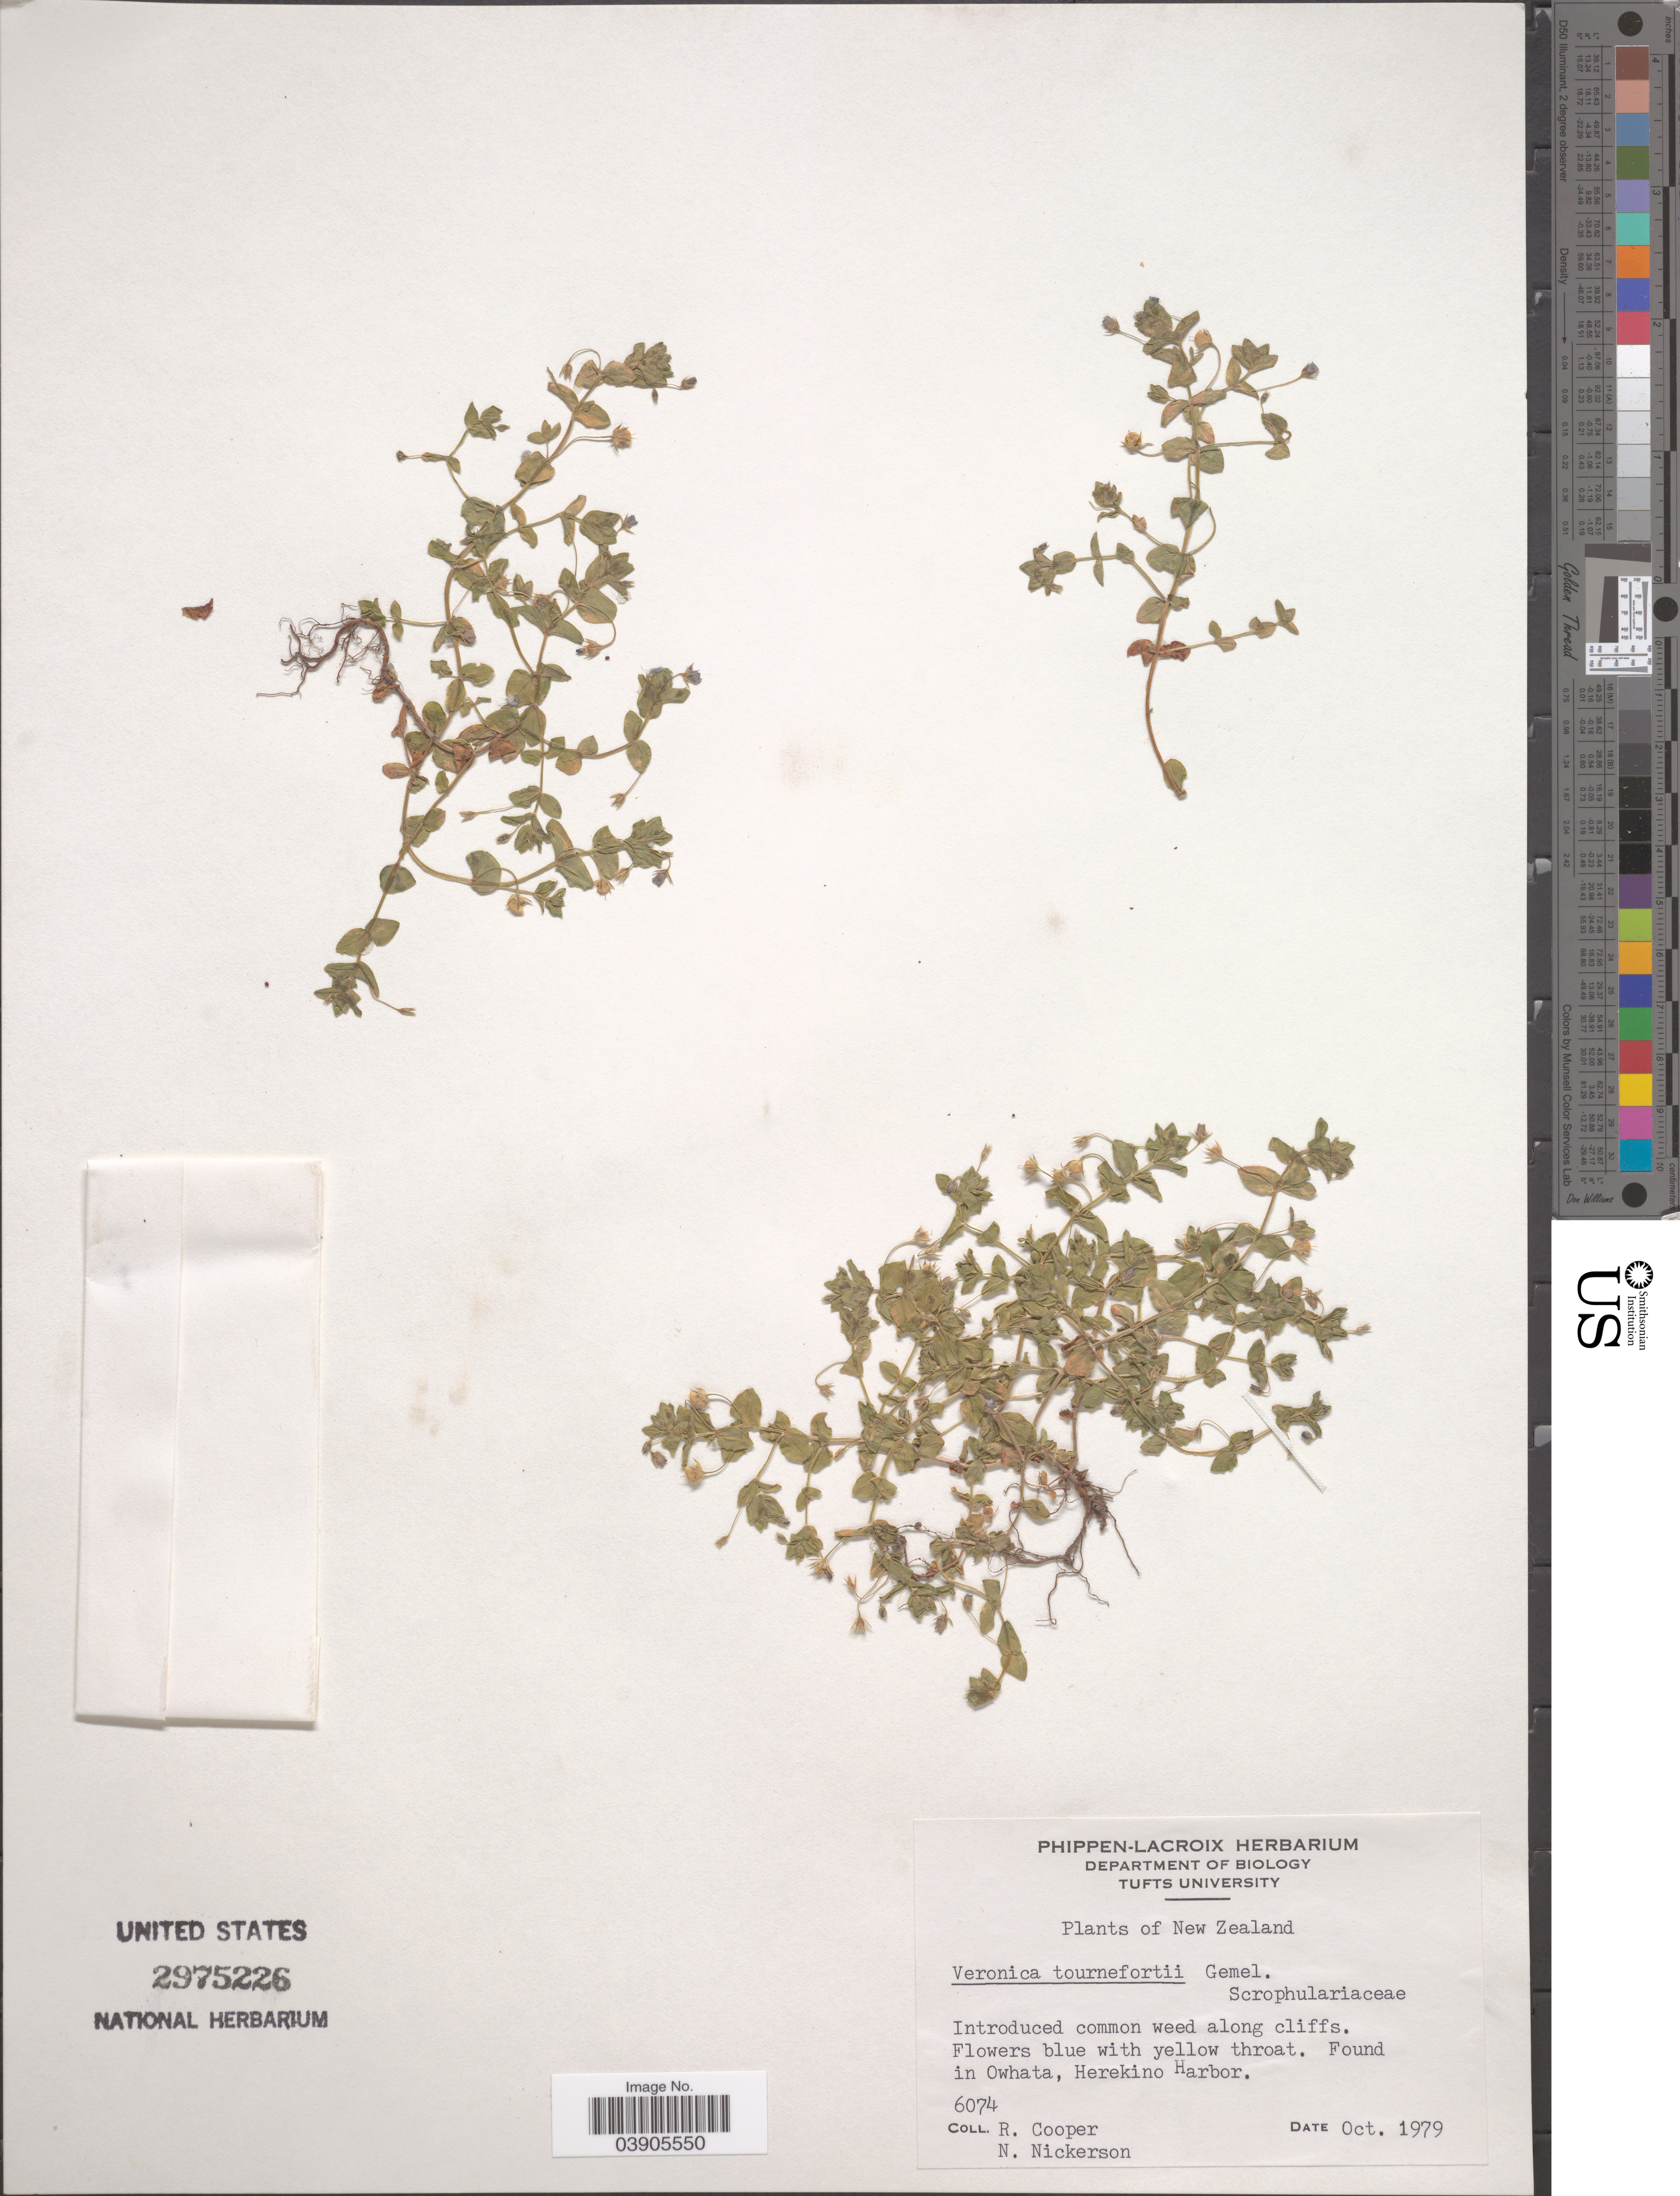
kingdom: Plantae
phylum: Tracheophyta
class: Magnoliopsida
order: Lamiales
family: Plantaginaceae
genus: Veronica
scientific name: Veronica persica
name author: Poir.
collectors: R. Cooper & N. Nickerson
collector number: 6074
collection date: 1979-10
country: New Zealand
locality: In Owhata, Herekino Harbor.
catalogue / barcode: US 2975226